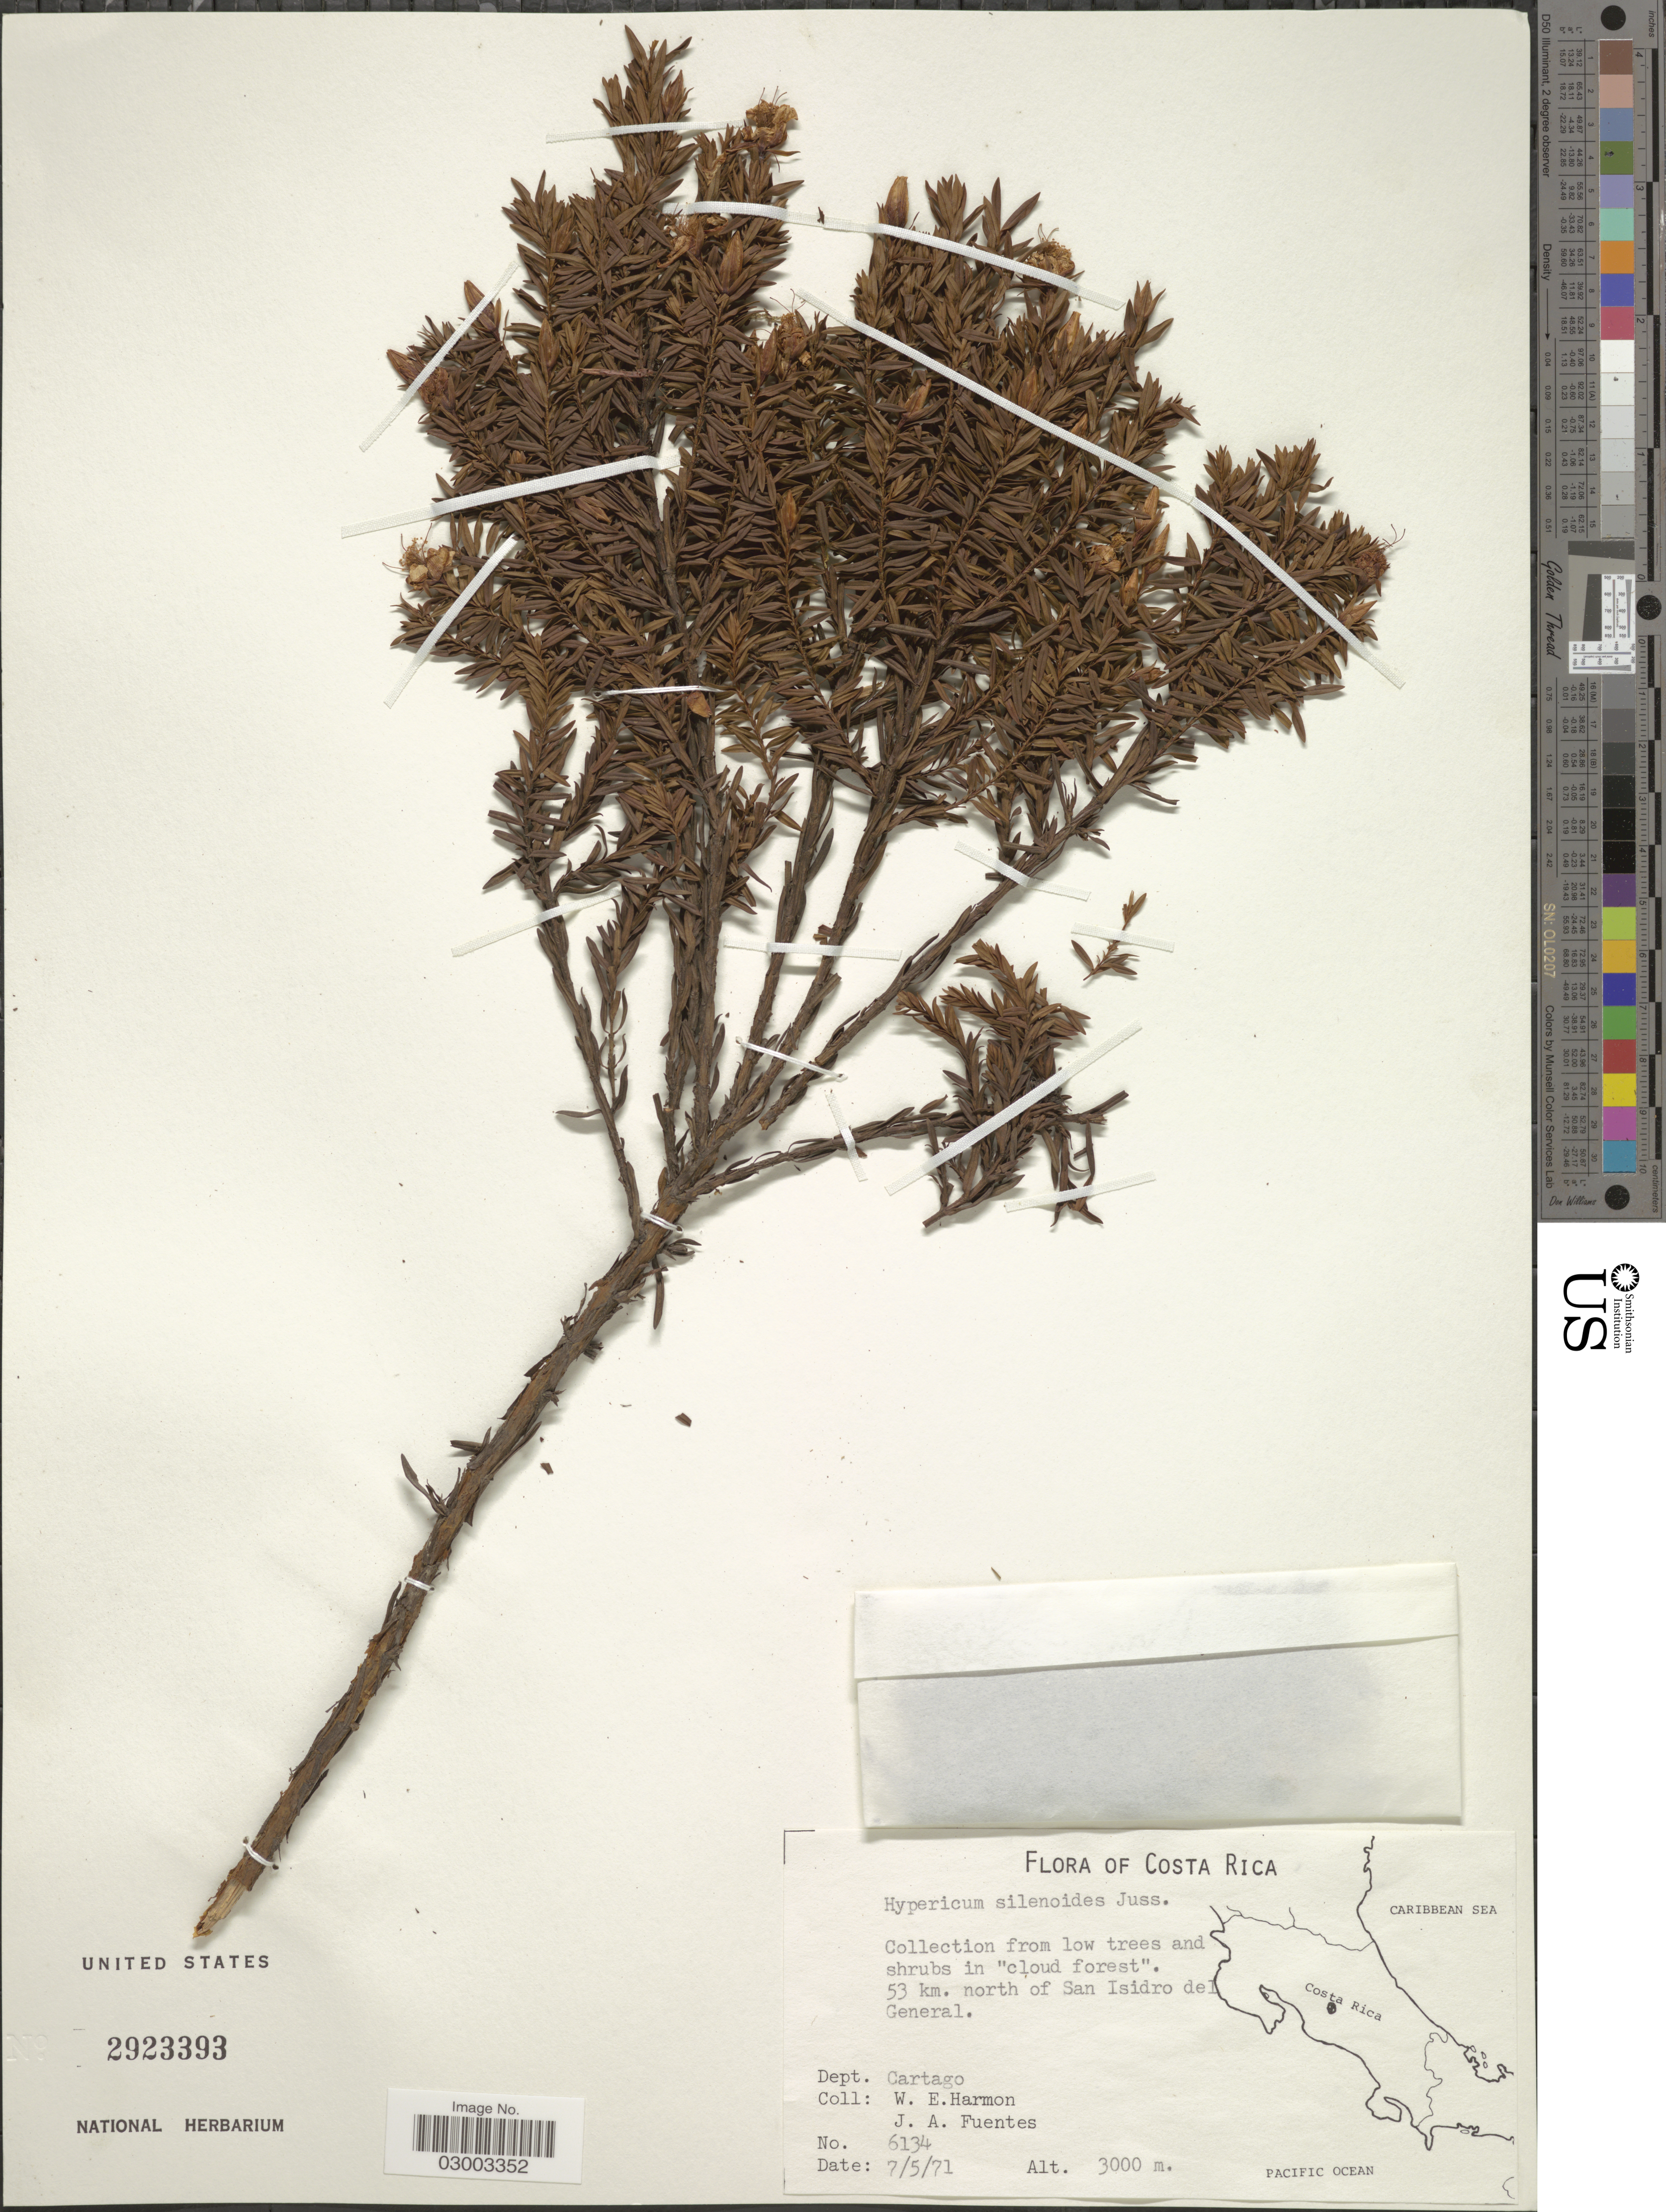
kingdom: Plantae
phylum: Tracheophyta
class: Magnoliopsida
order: Malpighiales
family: Hypericaceae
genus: Hypericum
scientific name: Hypericum silenoides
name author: Juss.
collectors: W. E. Harmon & J. Fuentes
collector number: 6134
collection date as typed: Transcribed d/m/y: 7/5/71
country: Costa Rica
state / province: Cartago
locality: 53 km. north of San Isidro del General. Dept. Cartago.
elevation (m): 3000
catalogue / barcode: US 2923393